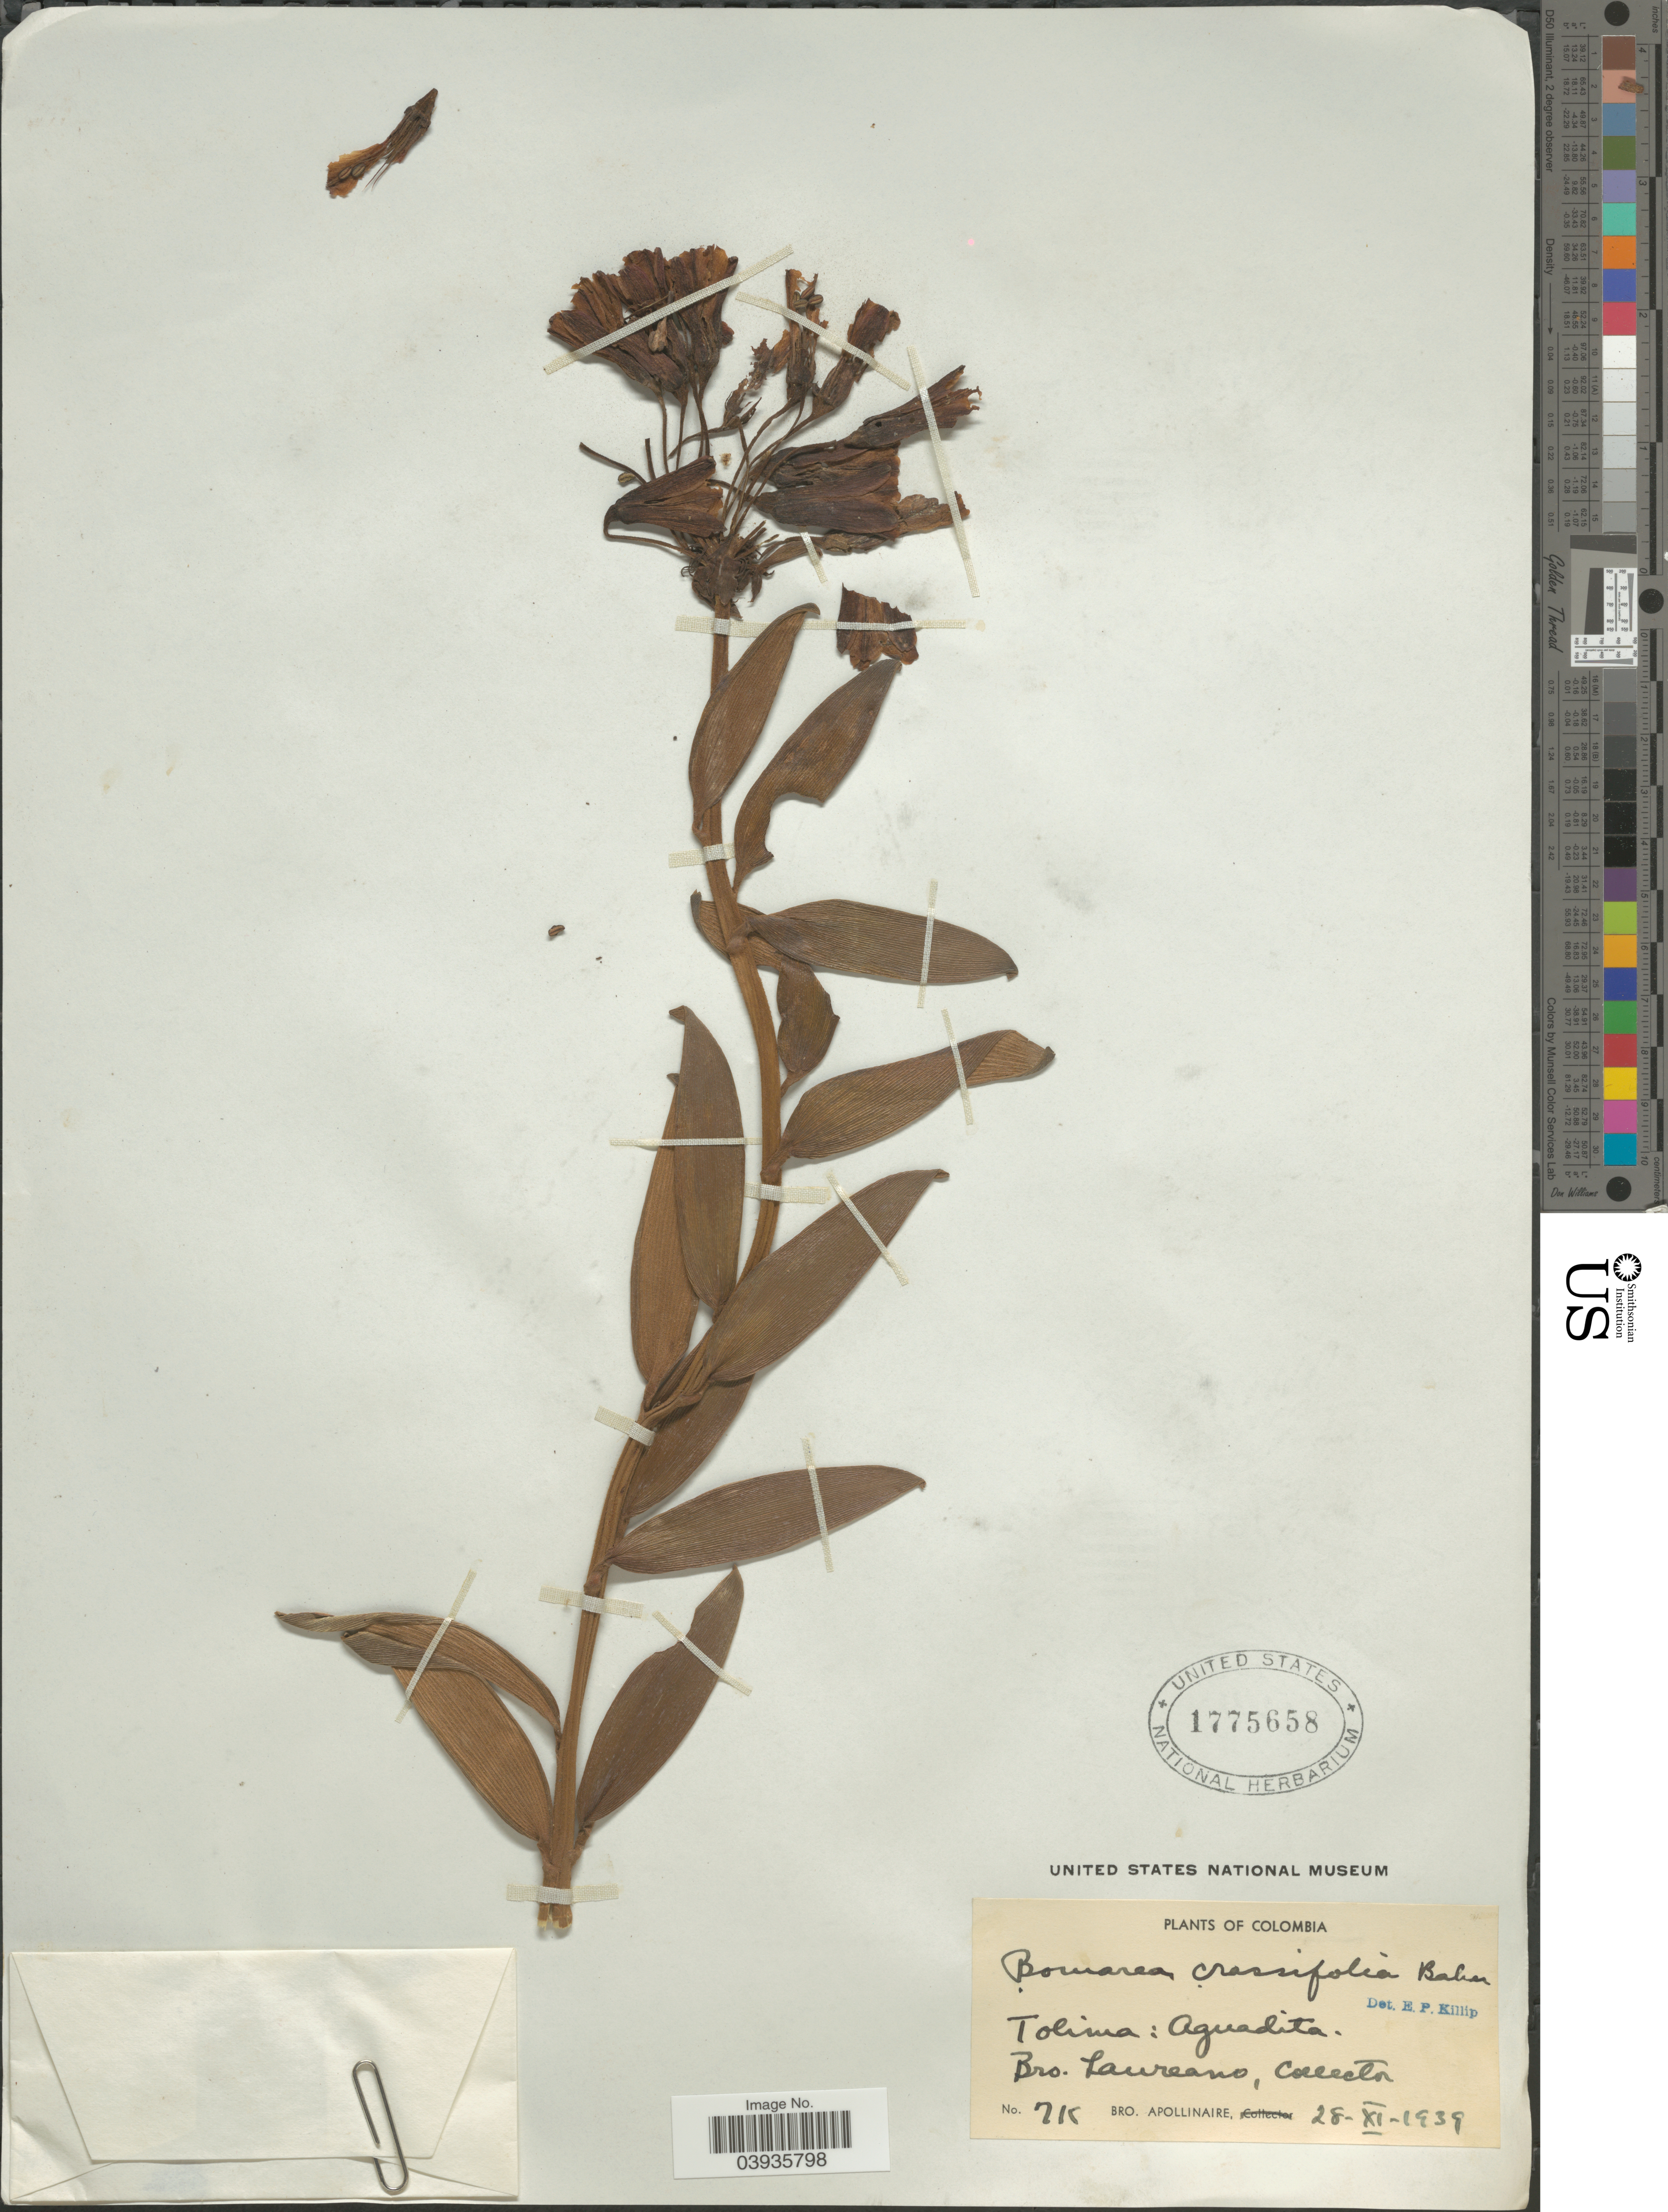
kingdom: Plantae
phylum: Tracheophyta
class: Liliopsida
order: Liliales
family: Alstroemeriaceae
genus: Bomarea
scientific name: Bomarea crassifolia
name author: Baker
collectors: Laureano & Bro. Apollinaire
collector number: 715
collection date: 1939-11-28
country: Colombia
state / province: Tolima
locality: Aguadita.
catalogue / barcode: US 1775658